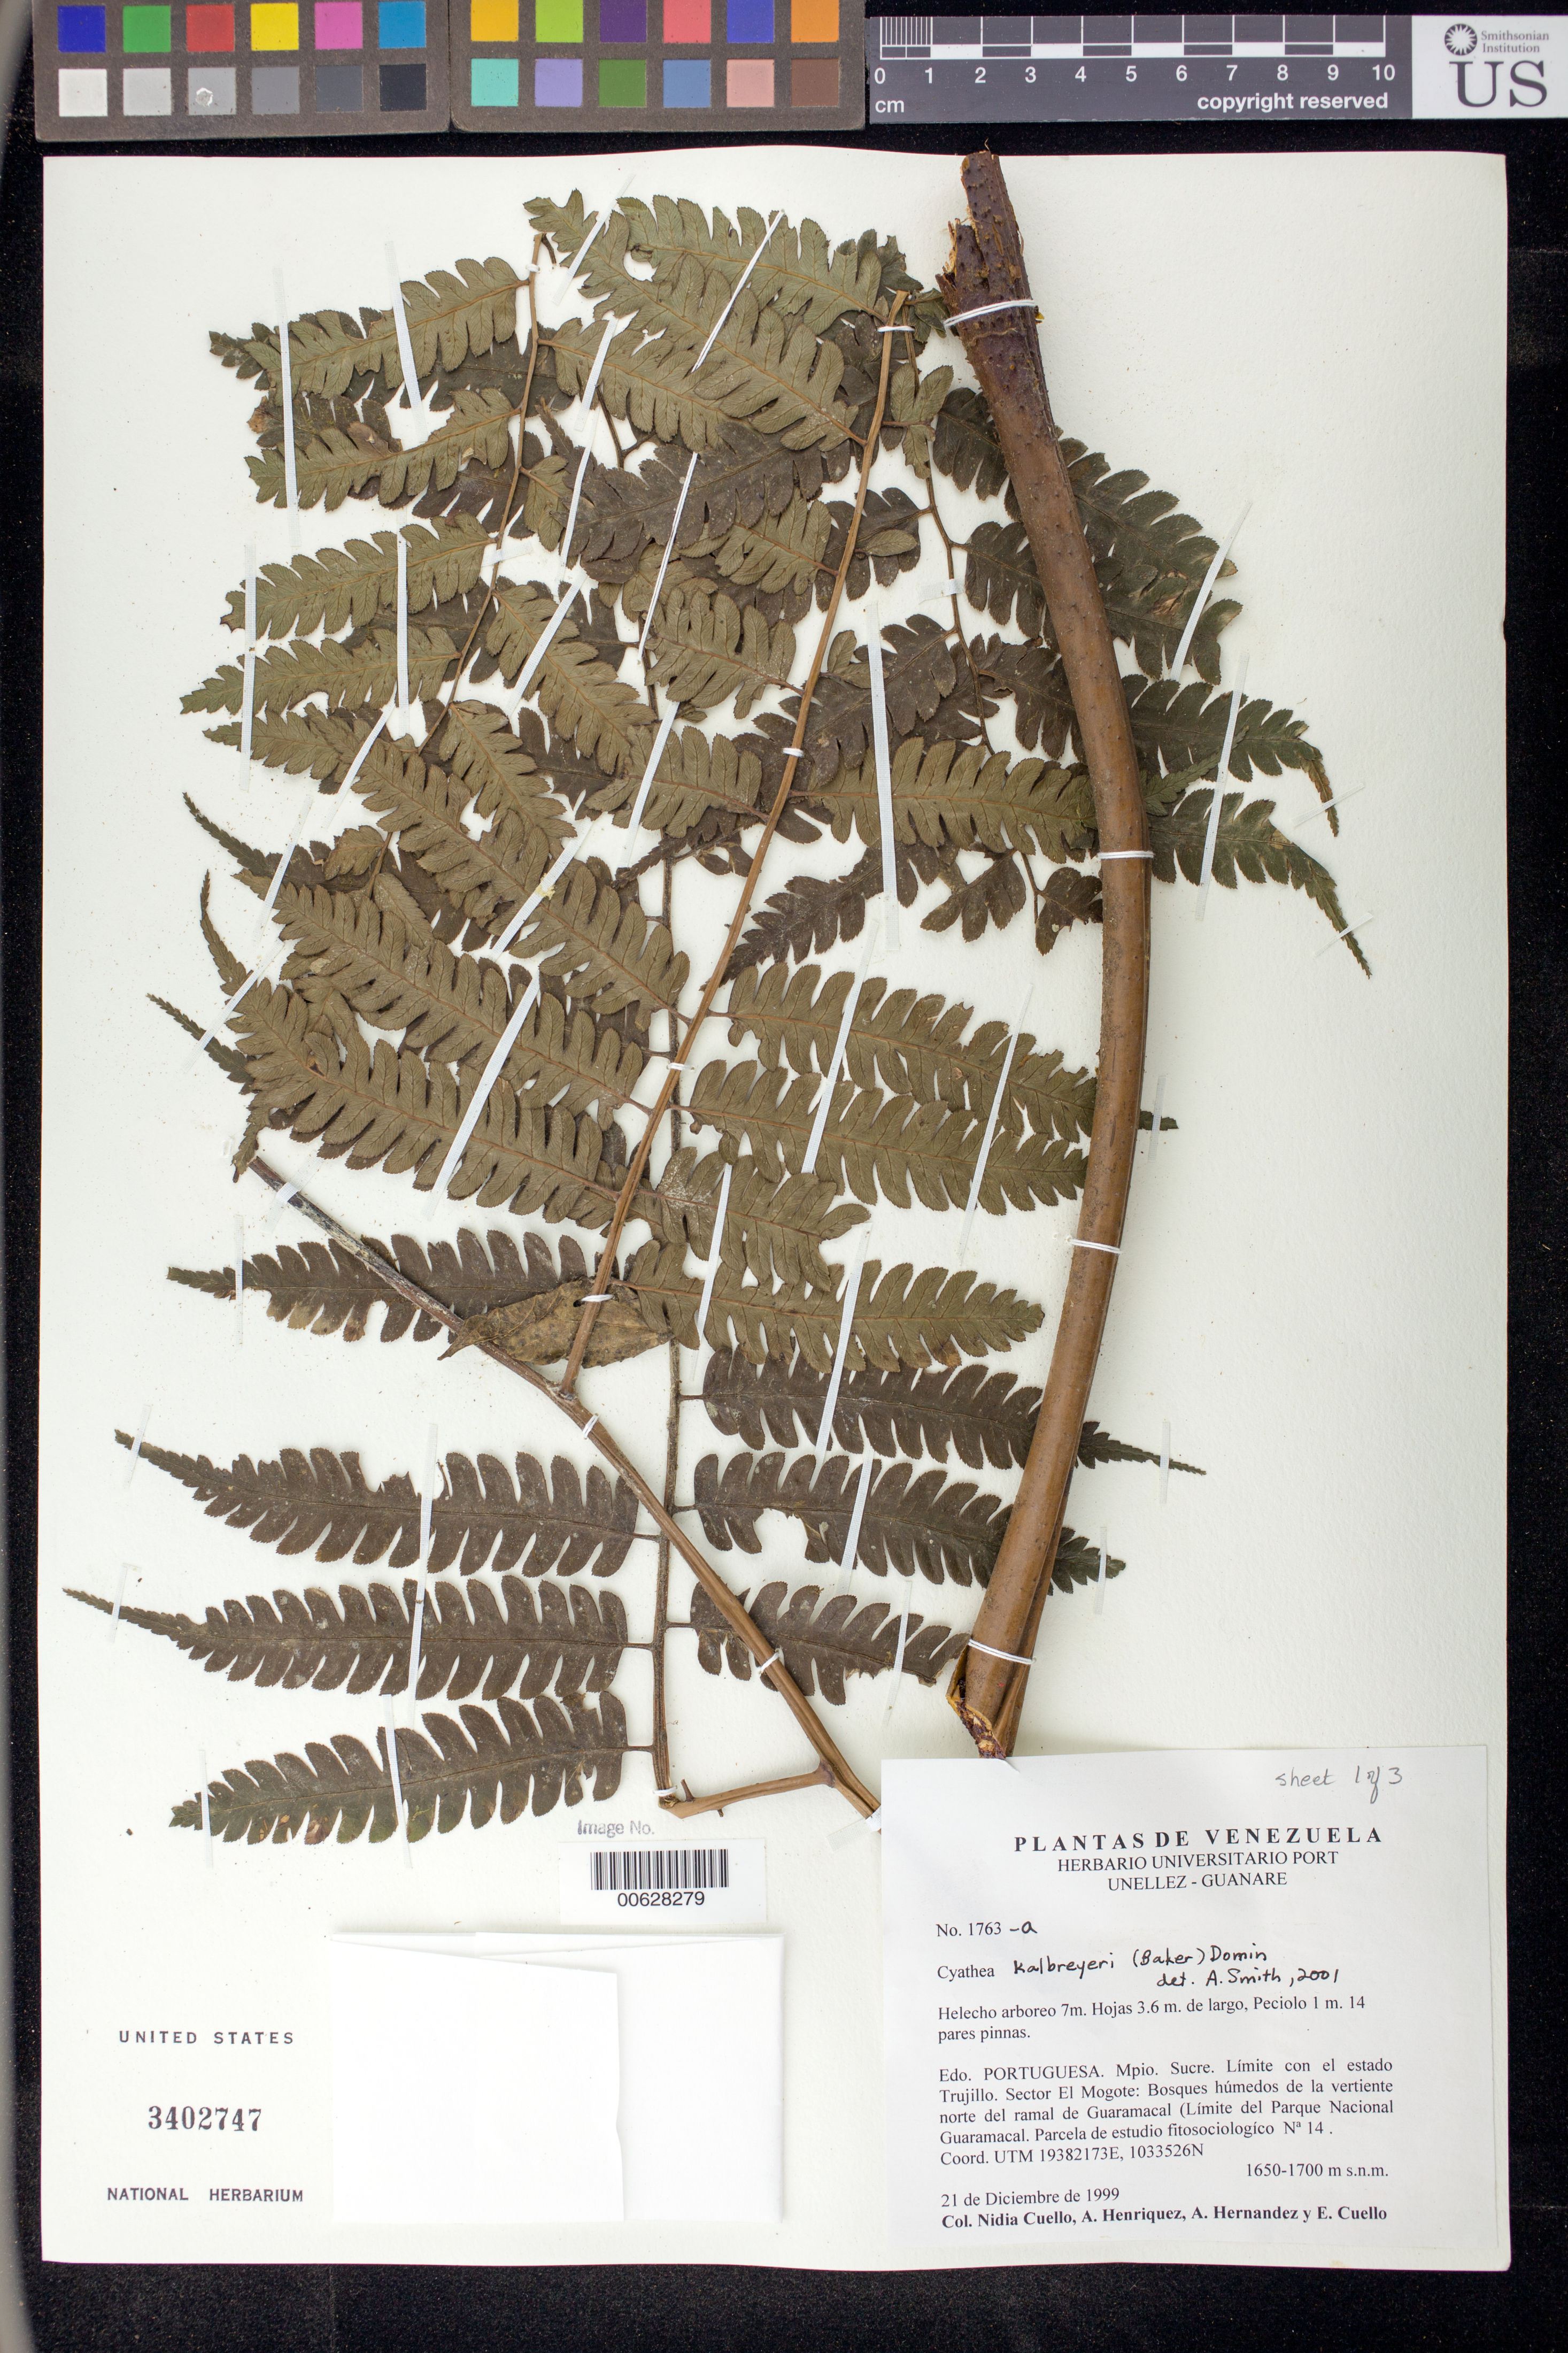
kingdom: Plantae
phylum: Tracheophyta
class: Polypodiopsida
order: Cyatheales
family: Cyatheaceae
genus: Cyathea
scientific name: Cyathea kalbreyeri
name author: (Baker) Domin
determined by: Smith, Alan R., (UC)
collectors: N. L. Cuello, A. Henriquez, A. Hernandez & E. Cuello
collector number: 1763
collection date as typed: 21 Dec 1999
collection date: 1999-12-21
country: Venezuela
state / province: Portuguesa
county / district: Sucre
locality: Sector El Mogote, vertiente N ramal de Guaramacal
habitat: Bosques húmedos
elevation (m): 1650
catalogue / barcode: US 3402747